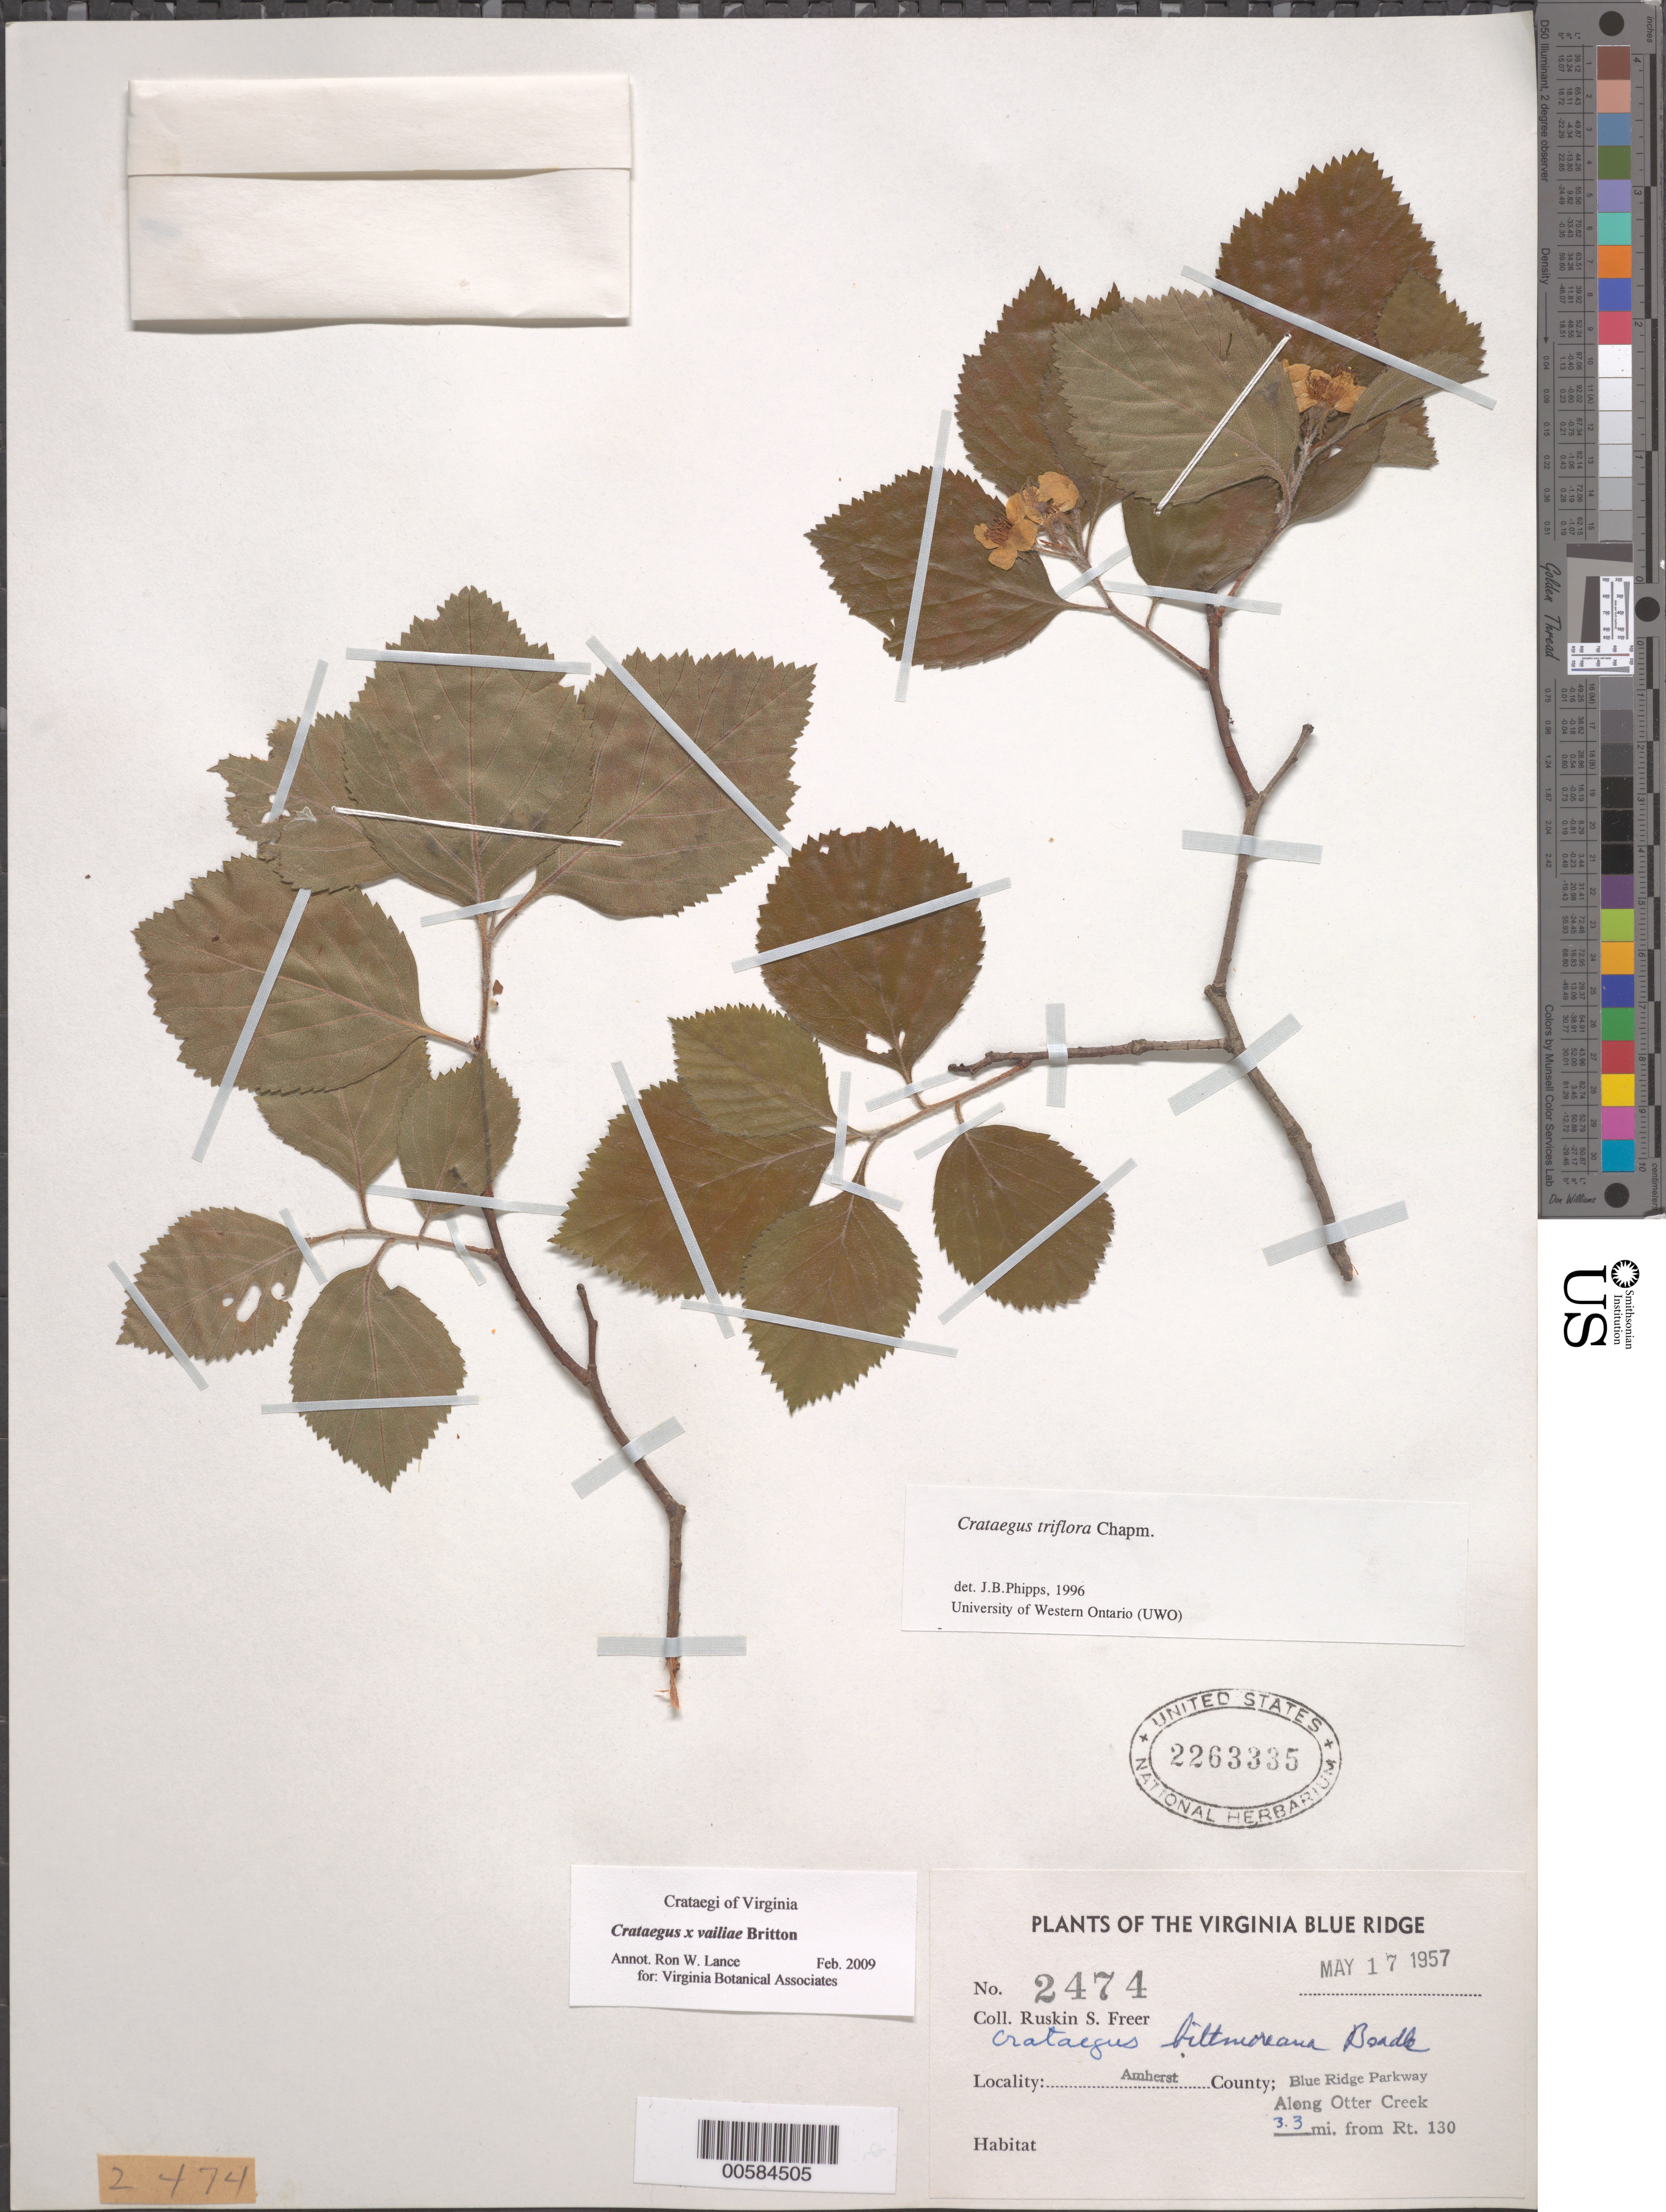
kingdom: Plantae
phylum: Tracheophyta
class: Magnoliopsida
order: Rosales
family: Rosaceae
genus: Crataegus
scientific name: Crataegus x vailiae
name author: Britton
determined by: Lance, R. W.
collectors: R. Freer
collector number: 2474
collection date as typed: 17 May 1957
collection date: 1957-05-17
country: United States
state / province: Virginia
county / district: Amherst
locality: Blue Ridge Parkway along Otter Creek. 3.3 mi from Rt. 130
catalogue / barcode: US 2263335